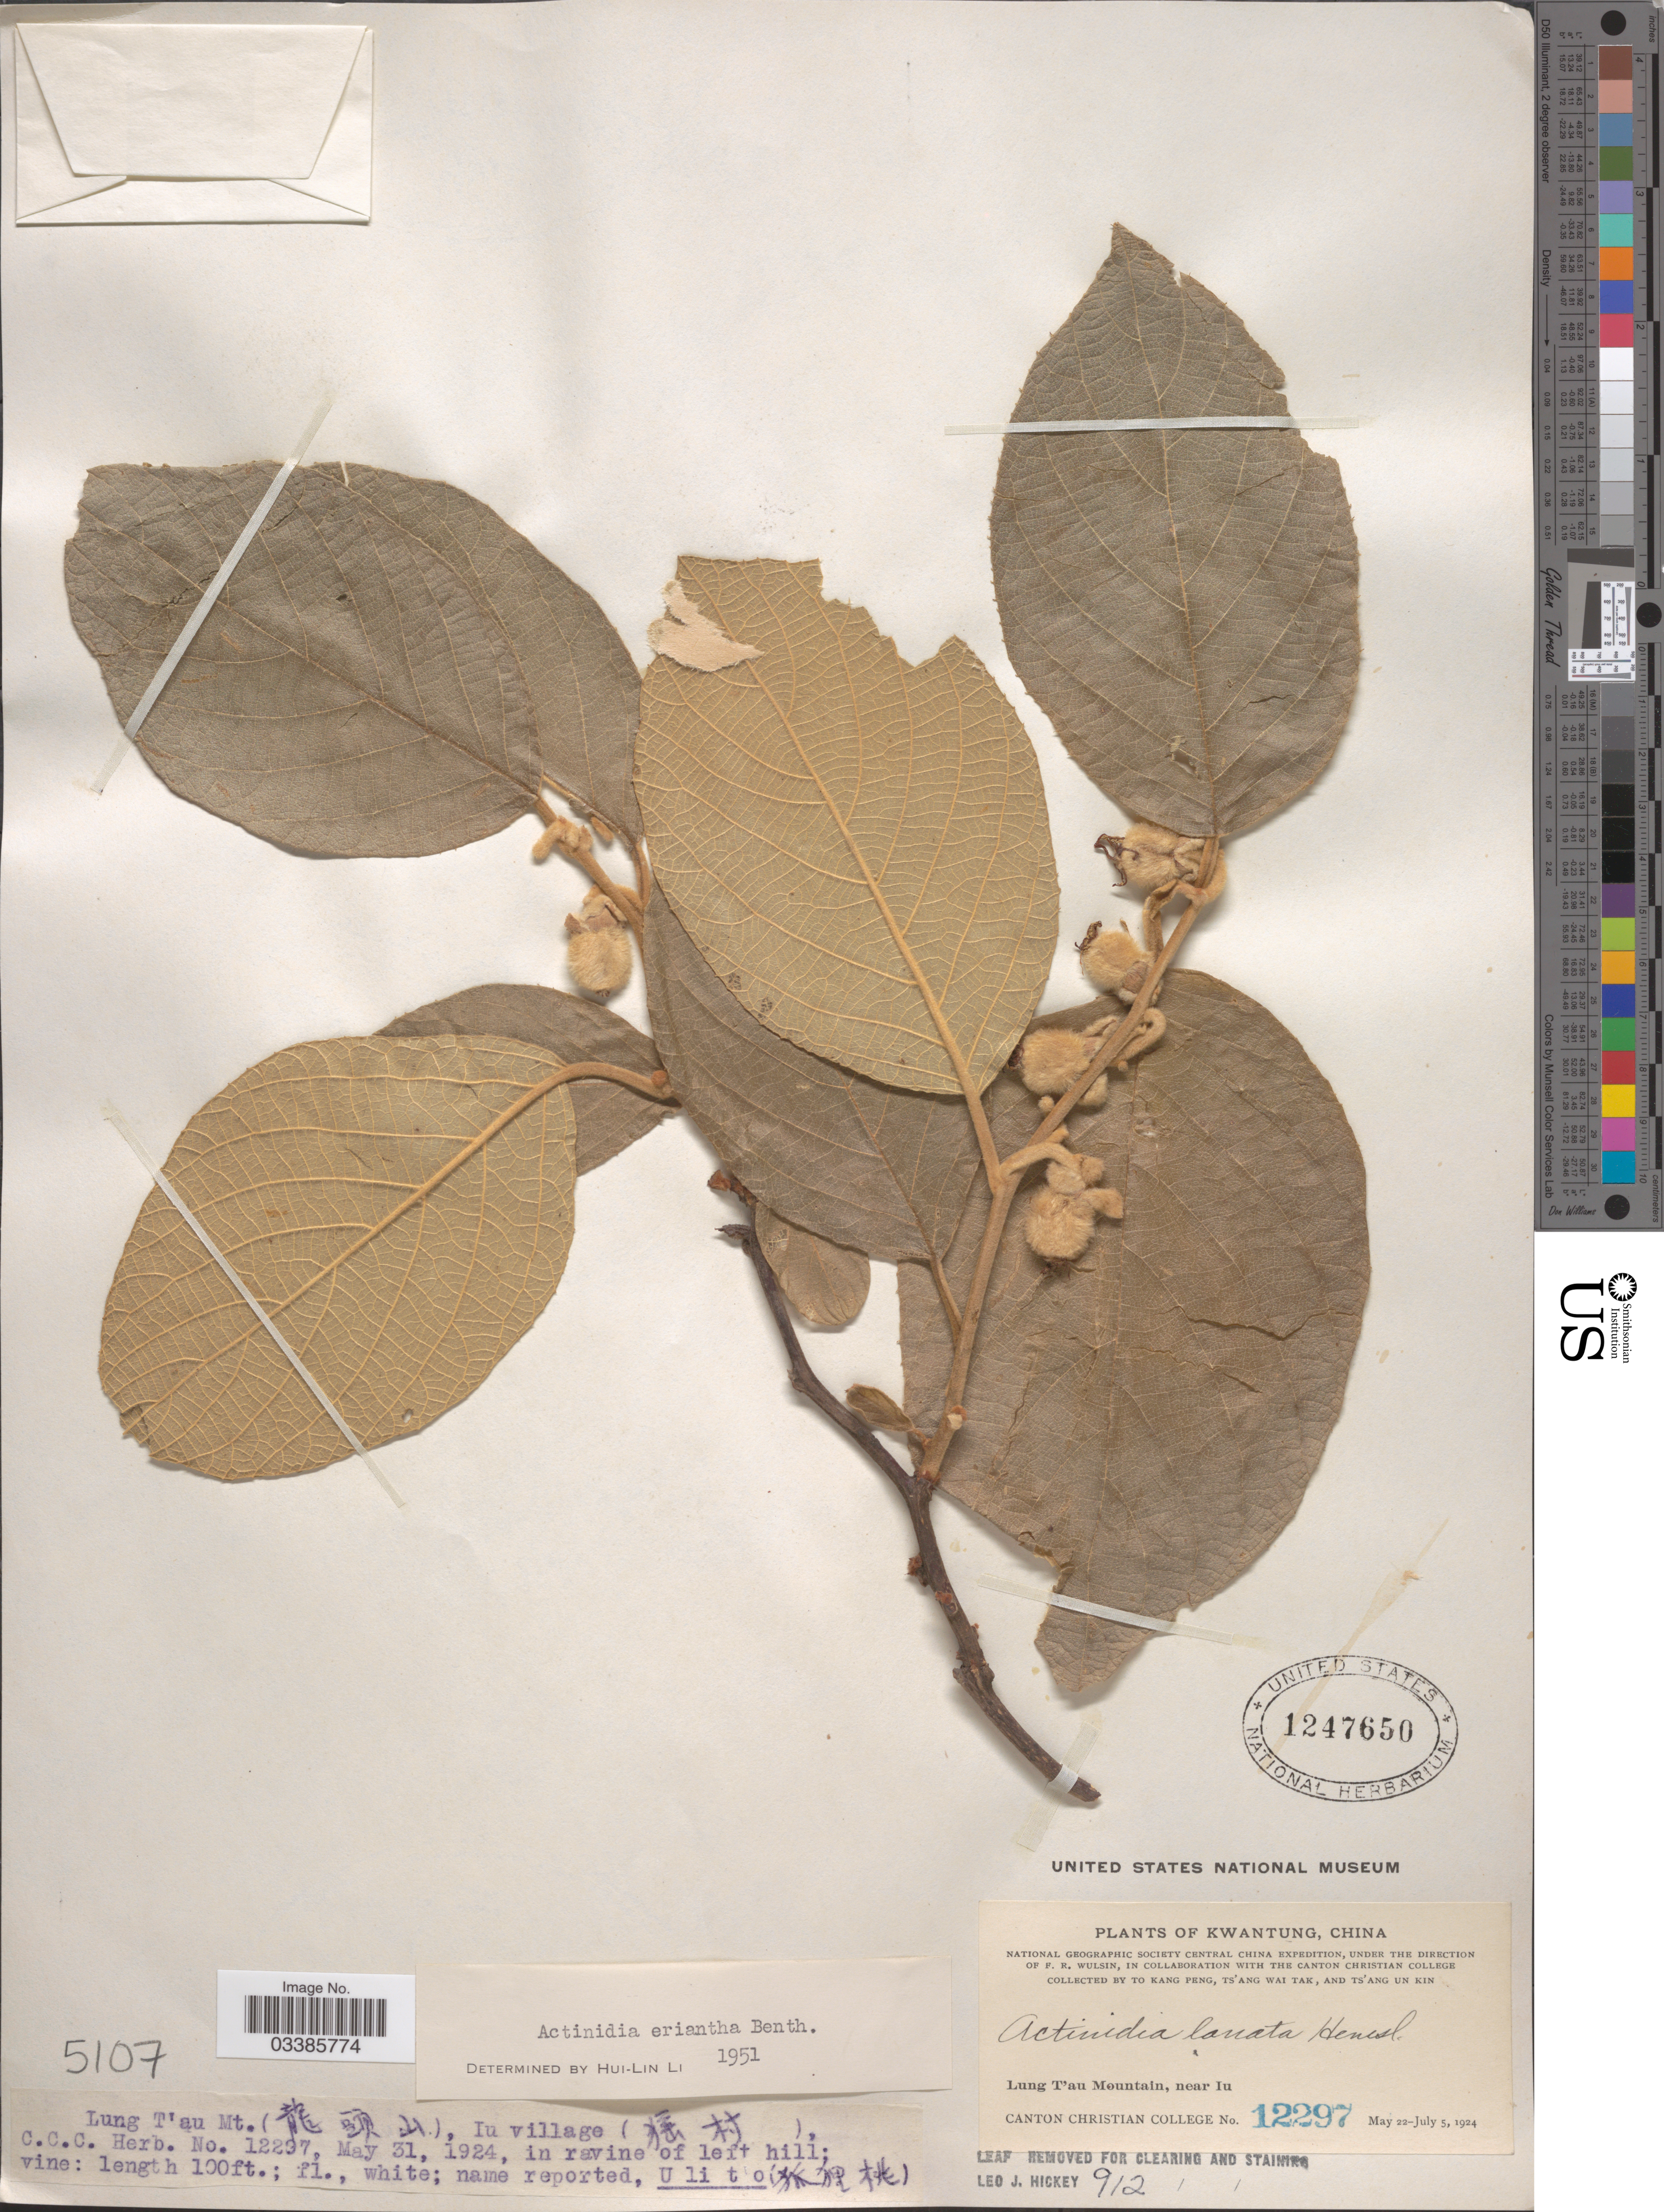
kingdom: Plantae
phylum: Tracheophyta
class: Magnoliopsida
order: Ericales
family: Actinidiaceae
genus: Actinidia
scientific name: Actinidia eriantha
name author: Benth.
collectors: Kang Peng To, W. T. Tsang & Ts' Ang Un Kin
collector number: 12297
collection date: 1924-05-31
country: China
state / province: Guangdong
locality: Kwangtung. Lung T'au Mountain, near Iu. Iu village (X).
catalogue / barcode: US 1247650